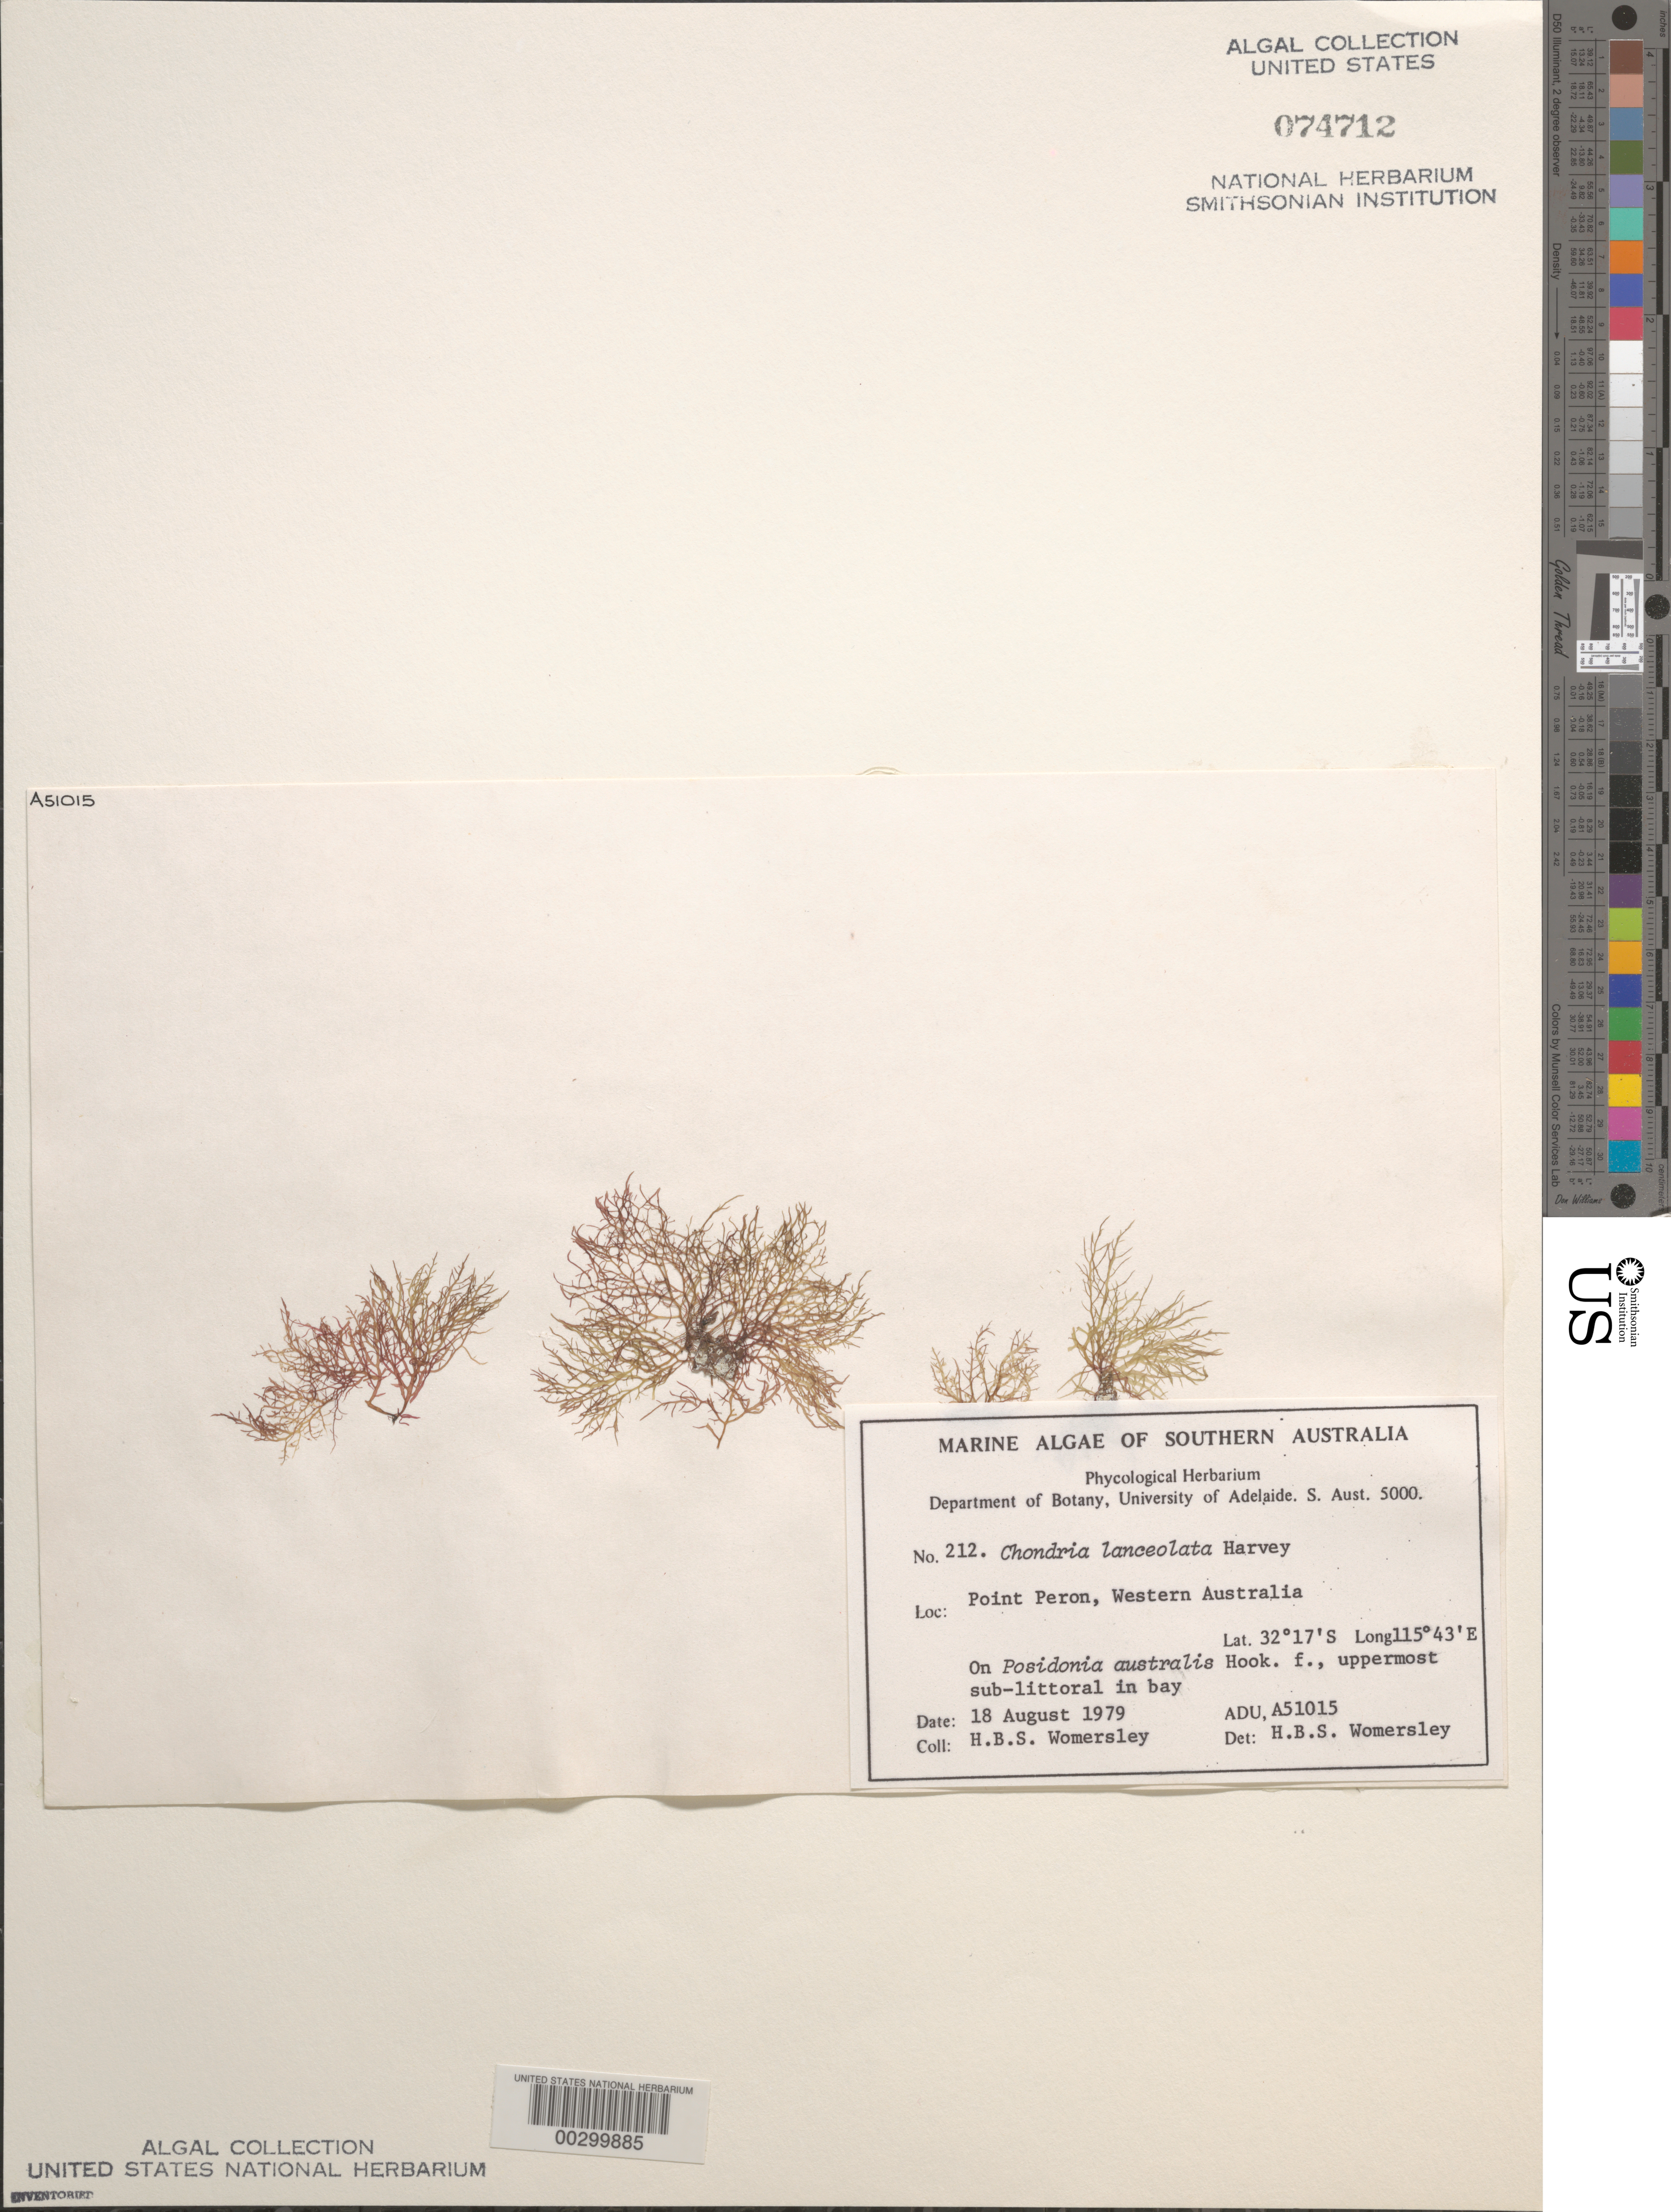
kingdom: Plantae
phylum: Rhodophyta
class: Florideophyceae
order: Ceramiales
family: Rhodomelaceae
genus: Chondria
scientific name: Chondria lanceolata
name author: Harv.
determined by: Womersley, H. B. S.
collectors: H. B. S. Womersley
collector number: ADU A51015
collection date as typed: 18 Aug 1979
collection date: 1979-08-18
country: Australia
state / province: Western Australia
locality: Point Peron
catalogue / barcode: US 74712